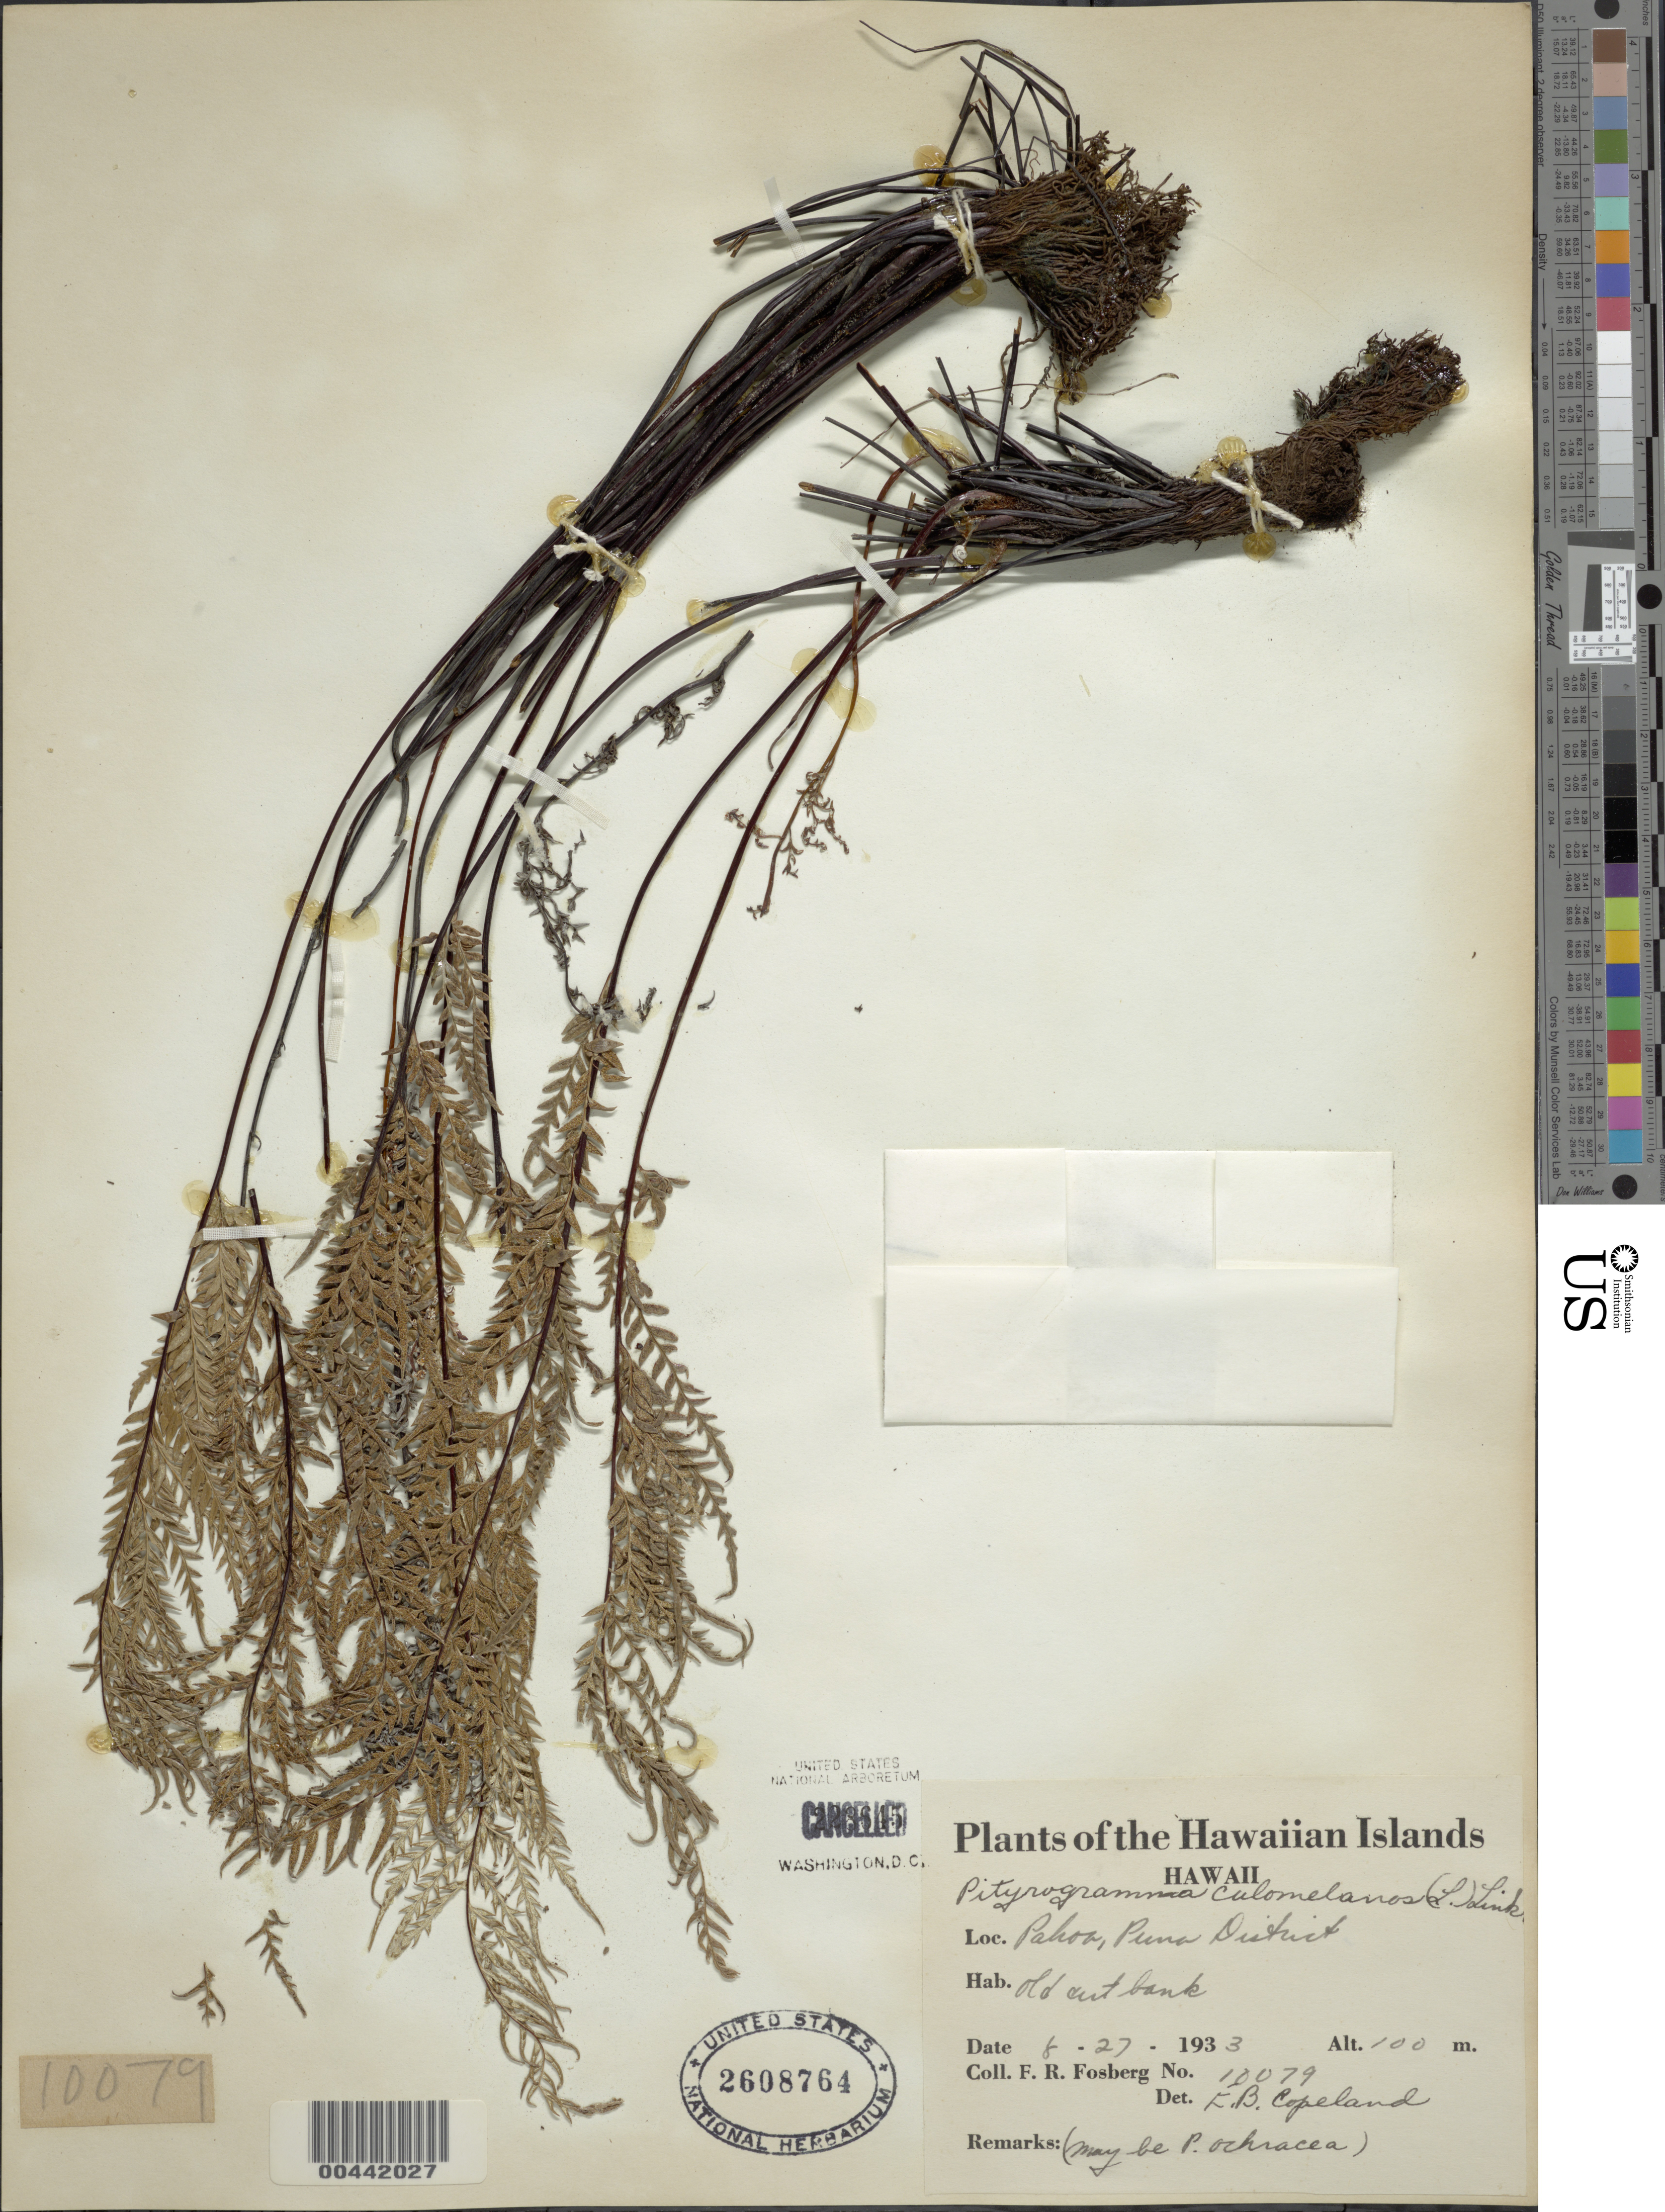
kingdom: Plantae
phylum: Tracheophyta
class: Polypodiopsida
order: Polypodiales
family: Pteridaceae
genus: Pityrogramma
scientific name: Pityrogramma calomelanos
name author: (L.) Link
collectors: F. R. Fosberg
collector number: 10079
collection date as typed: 27 Aug 1933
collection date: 1933-08-27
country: United States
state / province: Hawaii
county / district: Hawaii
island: Hawaii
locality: Pahoa, Puna District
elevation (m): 100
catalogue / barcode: US 2608764